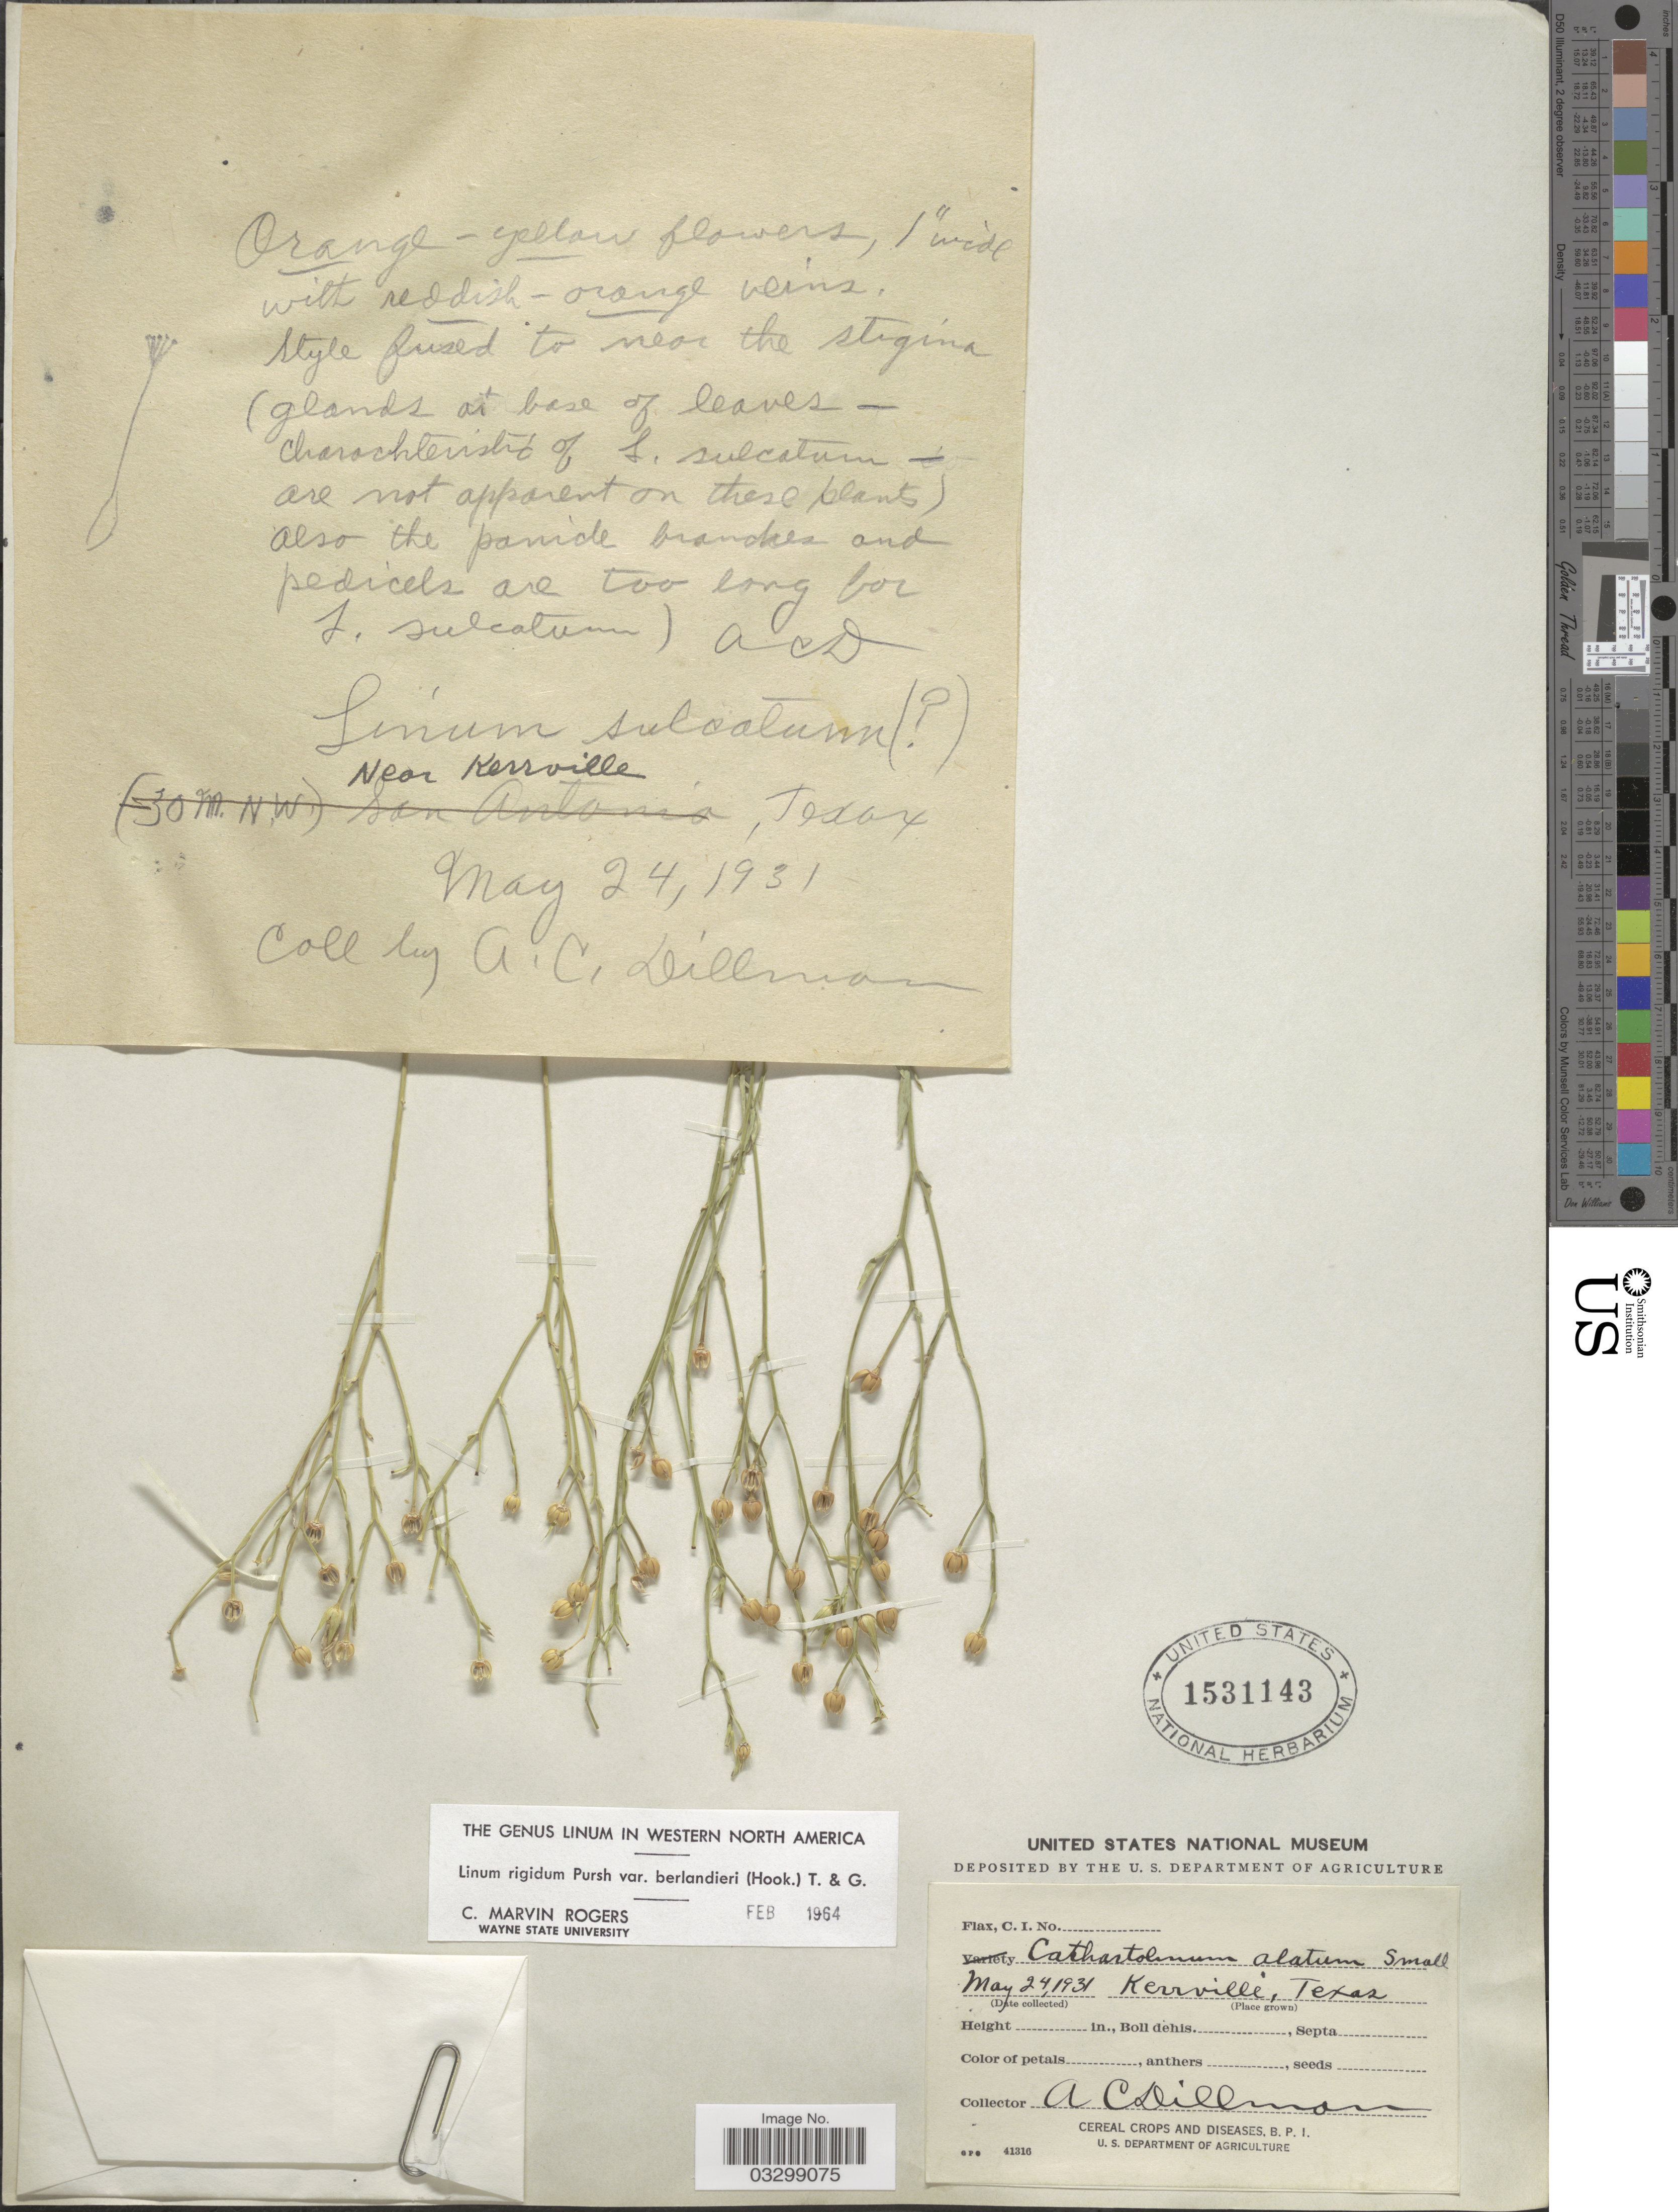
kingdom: Plantae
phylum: Tracheophyta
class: Magnoliopsida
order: Malpighiales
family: Linaceae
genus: Linum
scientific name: Linum rigidum var. berlandieri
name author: Pursh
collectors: A. Dillman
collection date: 1931-05-24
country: United States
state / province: Texas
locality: Near Kerrville.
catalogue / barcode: US 1531143